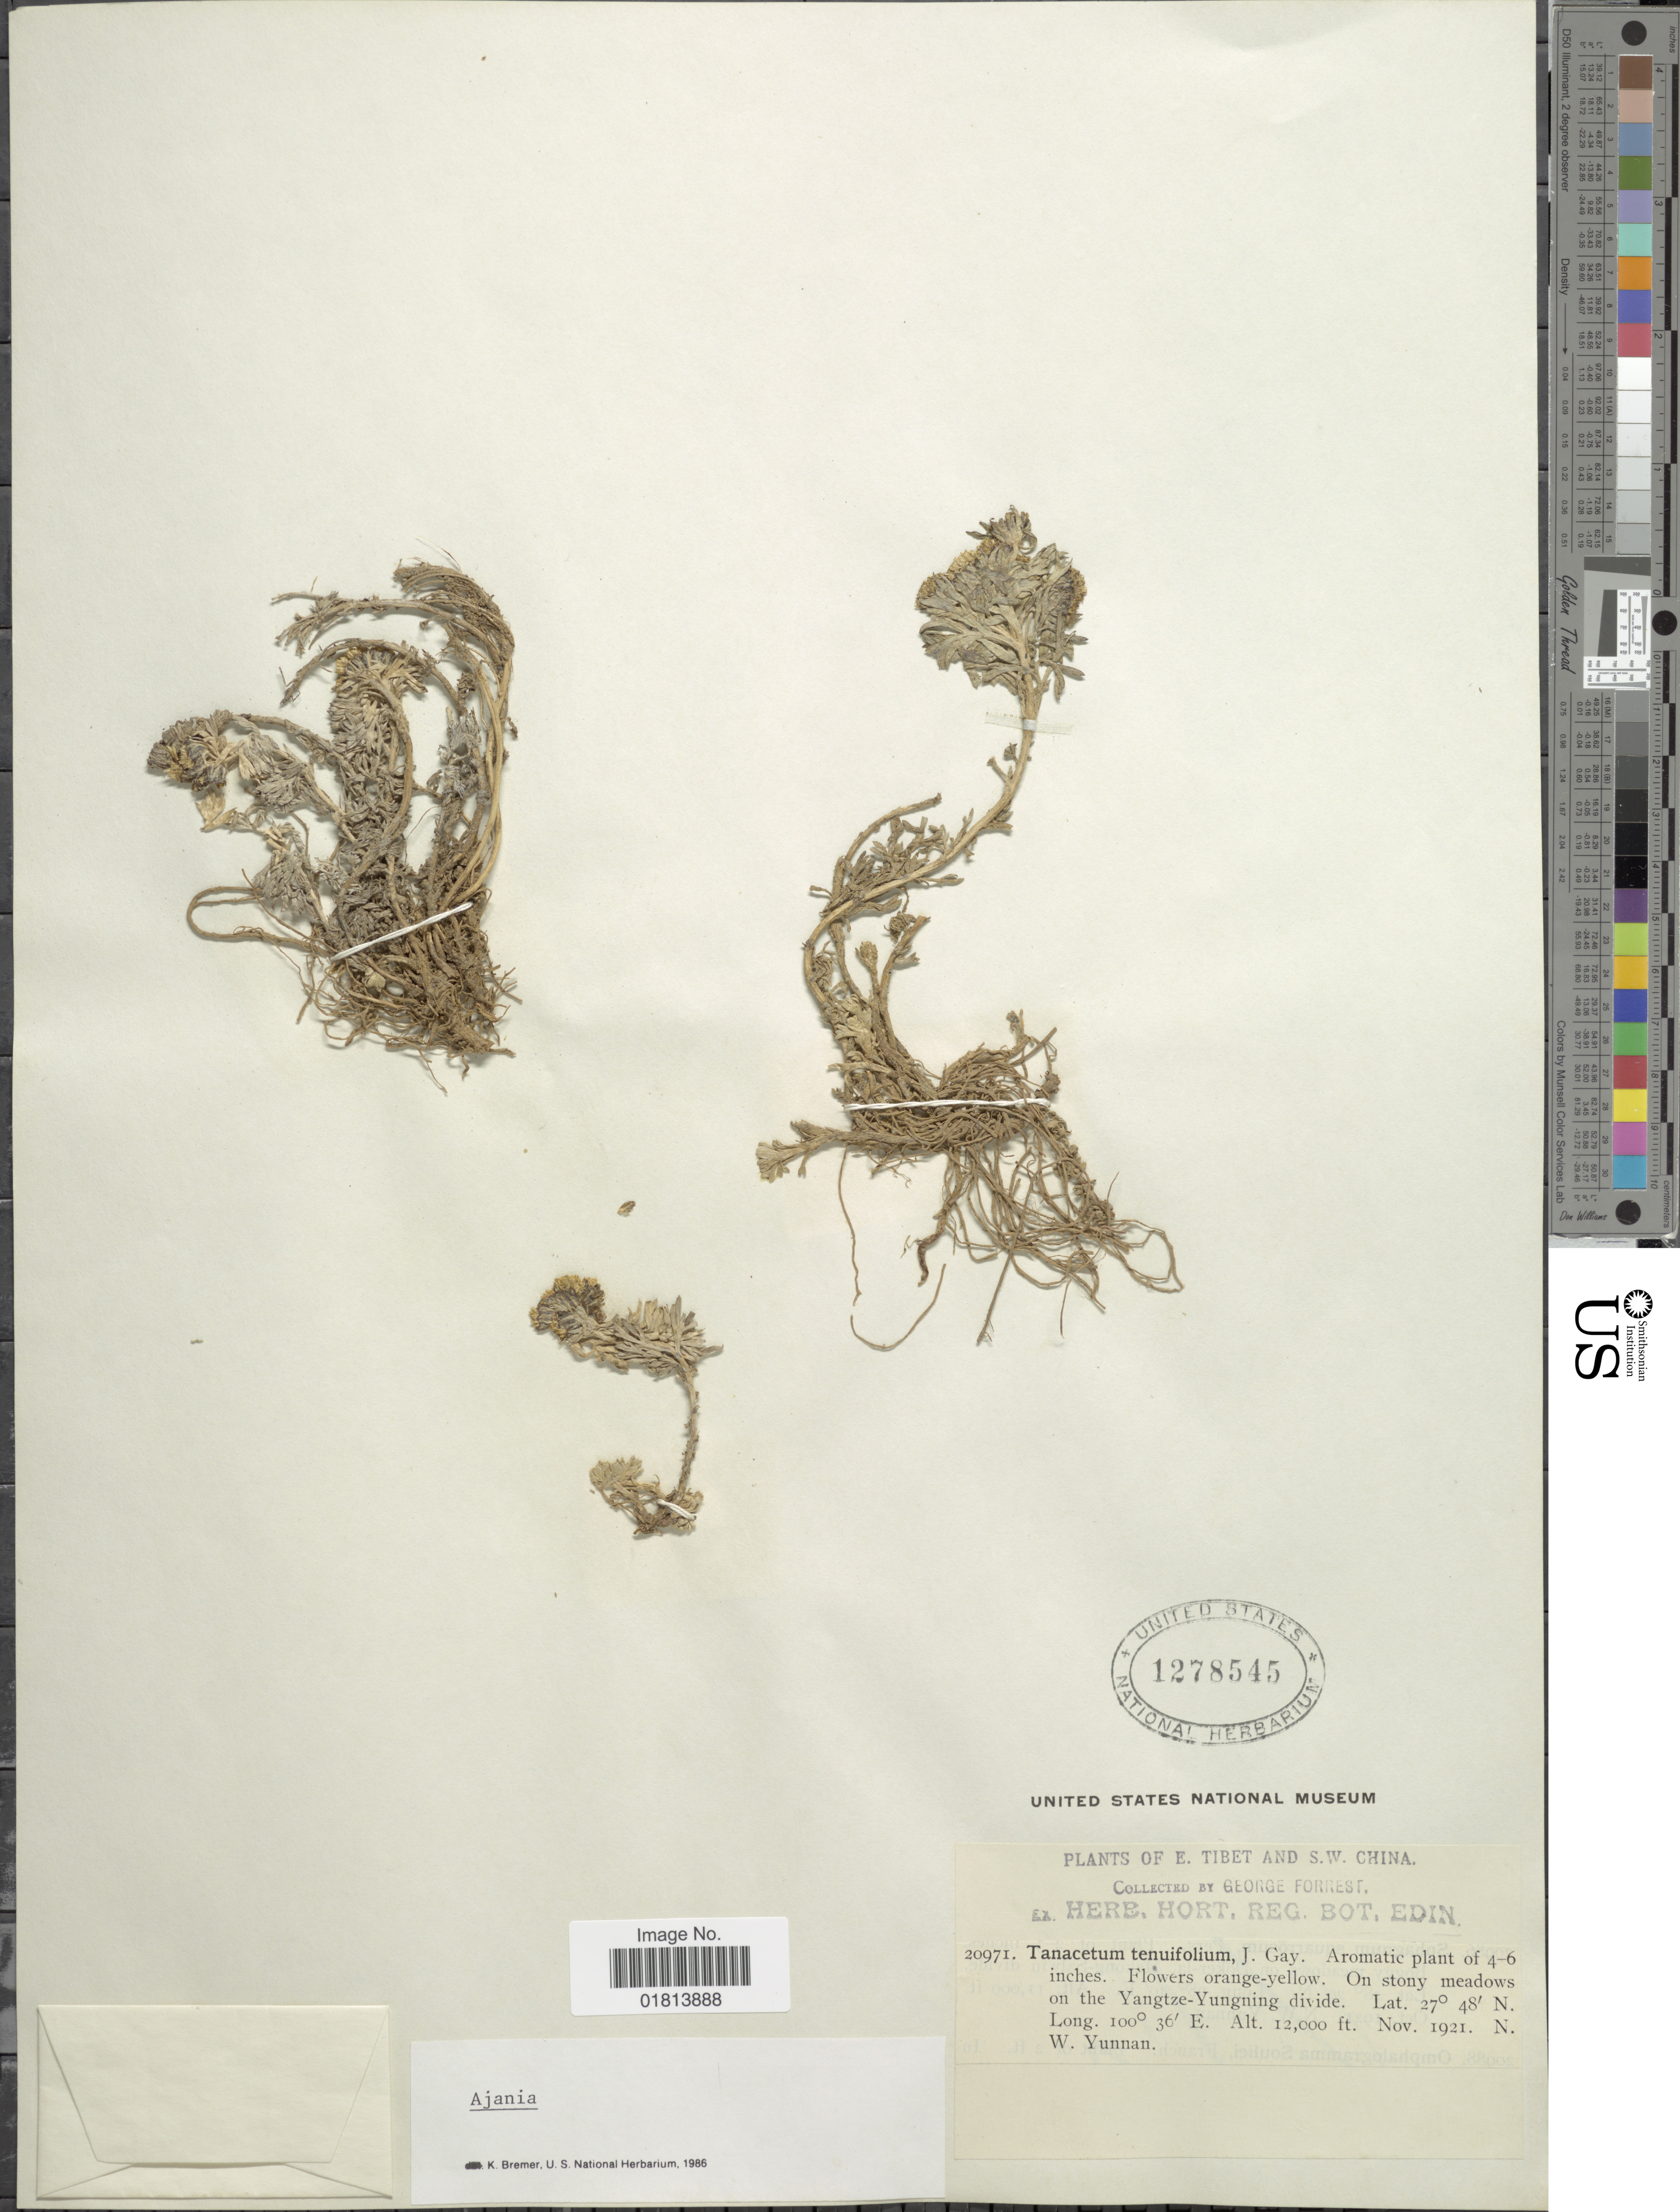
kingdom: Plantae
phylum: Tracheophyta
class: Magnoliopsida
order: Asterales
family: Asteraceae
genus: Ajania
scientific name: Ajania tenuifolia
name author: (Jacquem.) Tzvelev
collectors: G. Forrest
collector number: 20971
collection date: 1921-11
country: China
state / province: Yunnan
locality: On stony meadows on the Yangtze-Yungning divide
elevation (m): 3658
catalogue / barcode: US 1278545